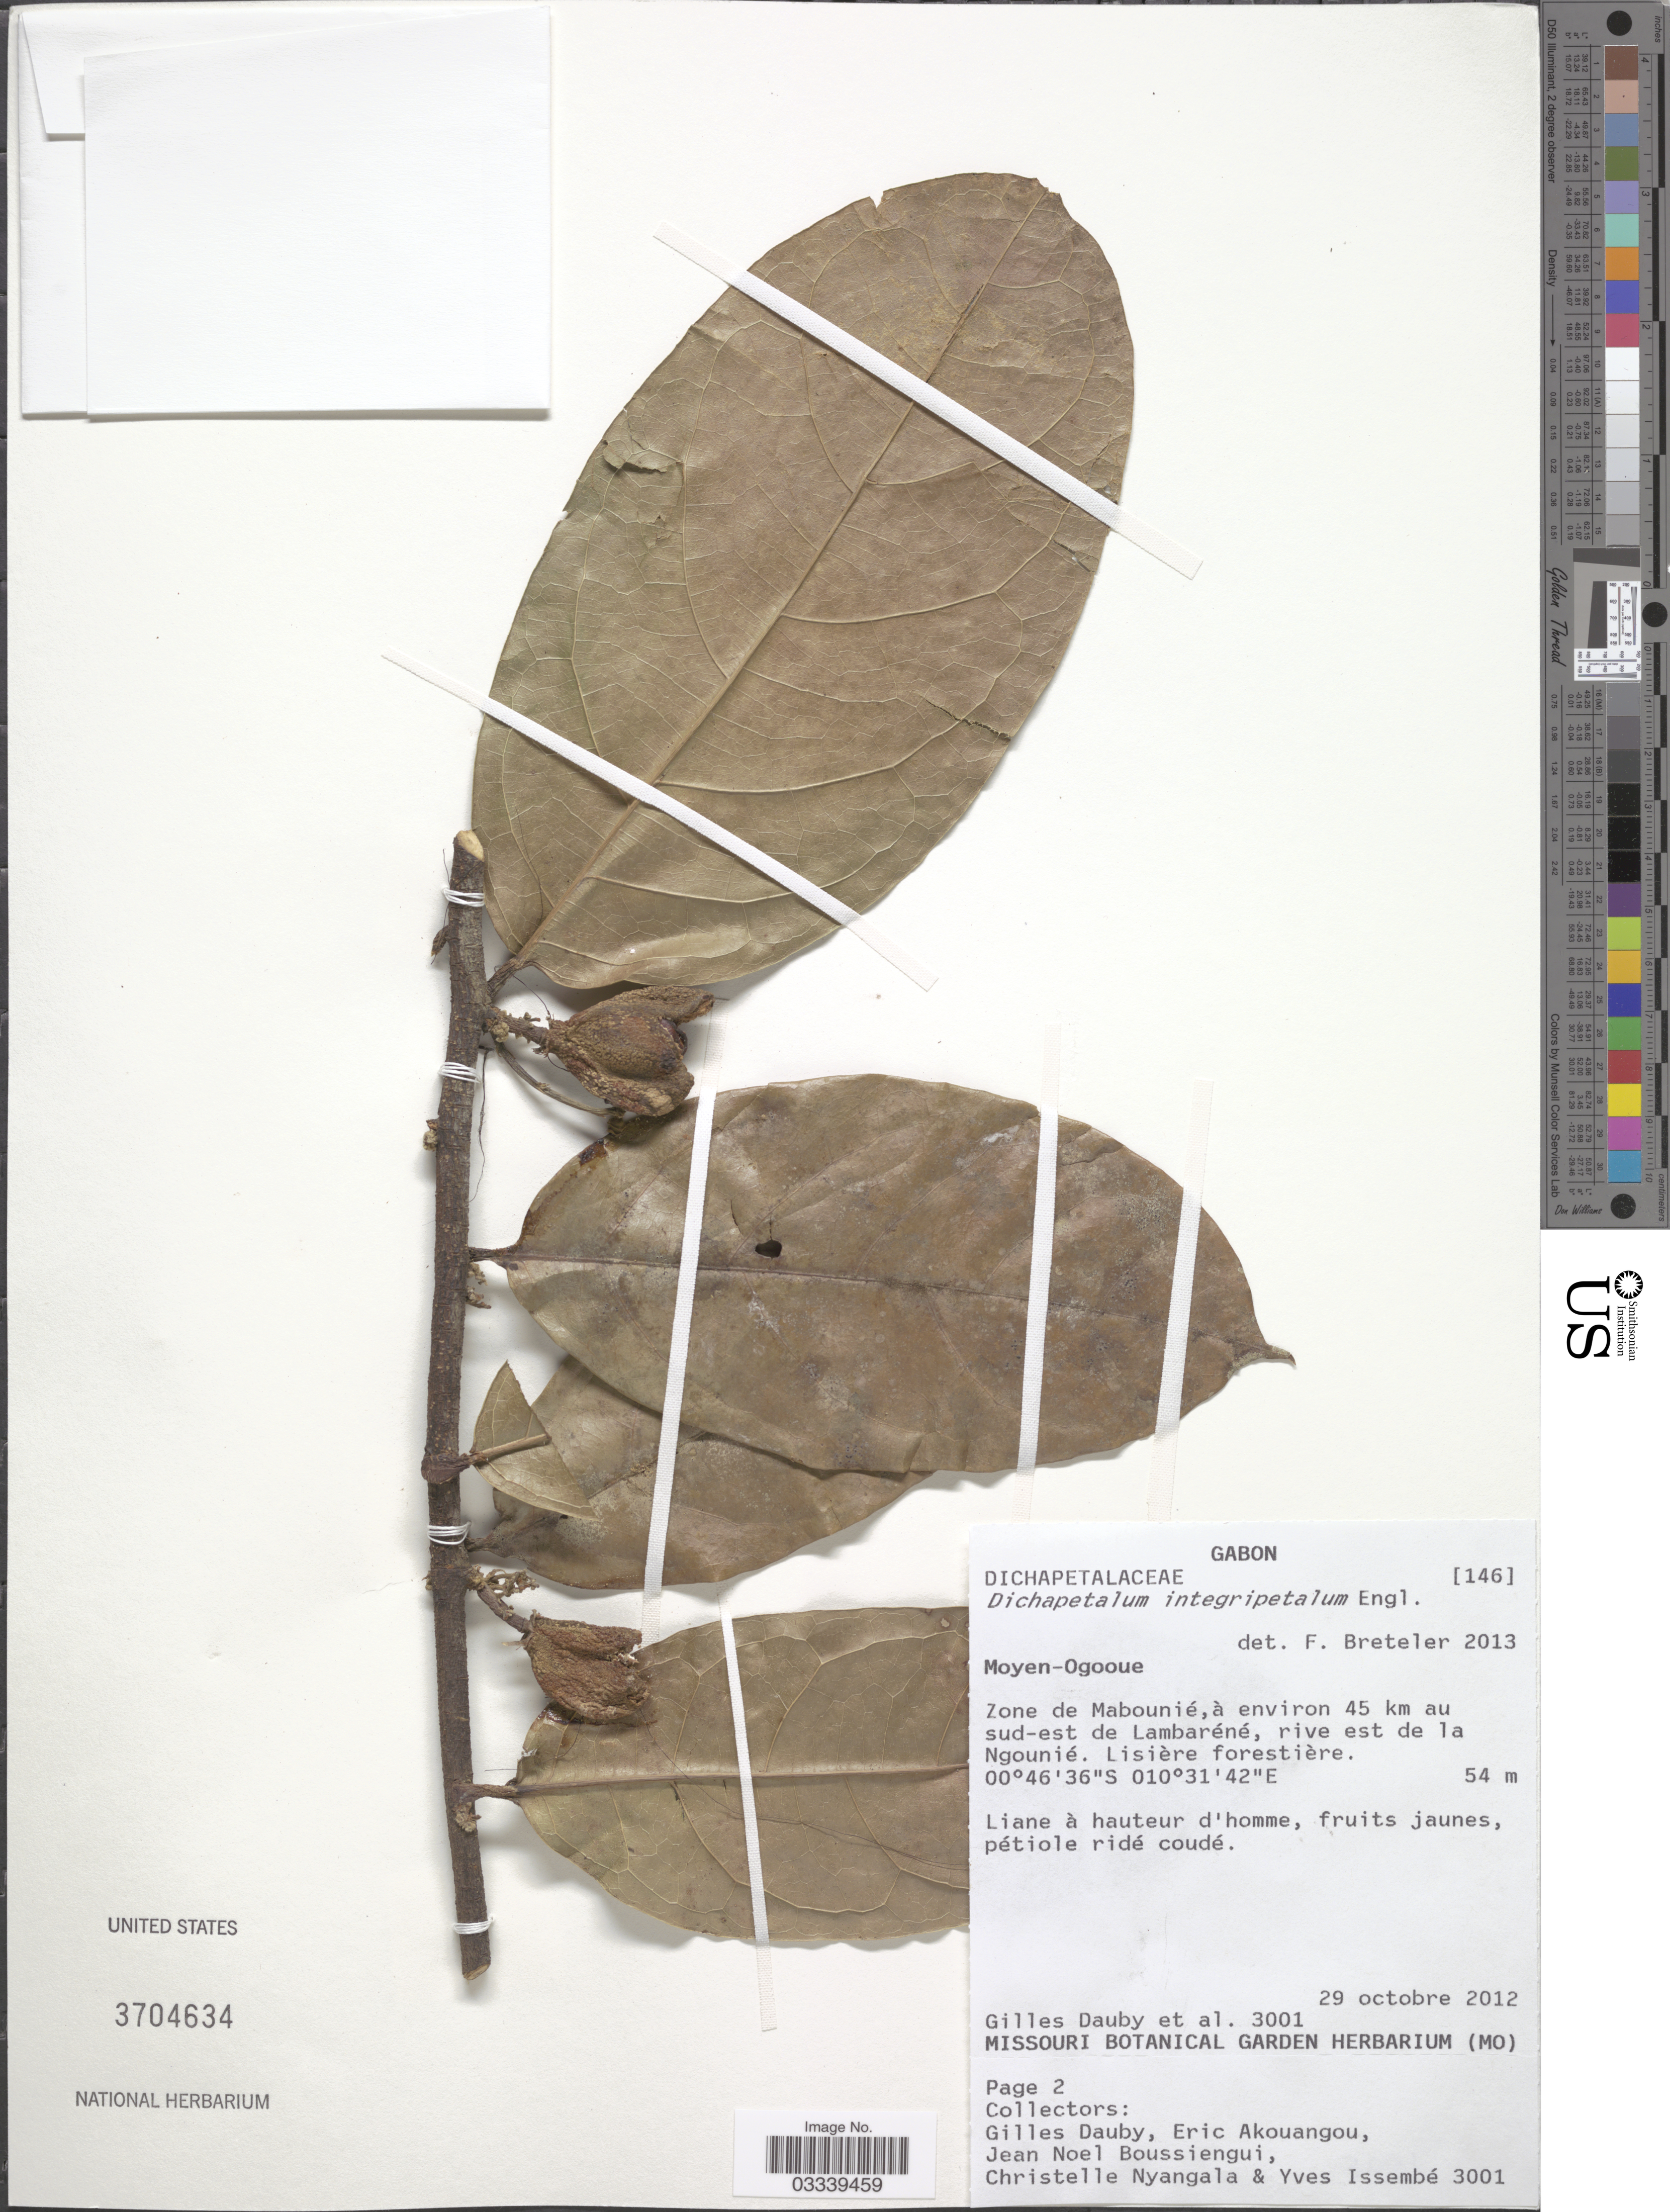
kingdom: Plantae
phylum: Tracheophyta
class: Magnoliopsida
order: Malpighiales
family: Dichapetalaceae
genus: Dichapetalum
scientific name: Dichapetalum integripelatum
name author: Engl.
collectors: G. Dauby, E. Akouangou, J. Boussiengui, C. Nyangala & Y. Issembé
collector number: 3001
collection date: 2012-10-29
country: Gabon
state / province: Moyen-Ogooue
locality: Zone de Mabounié, à environ 45 km au sud-est de Lambaréné, rive est de la Ngounié.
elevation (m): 54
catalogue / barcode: US 3704634